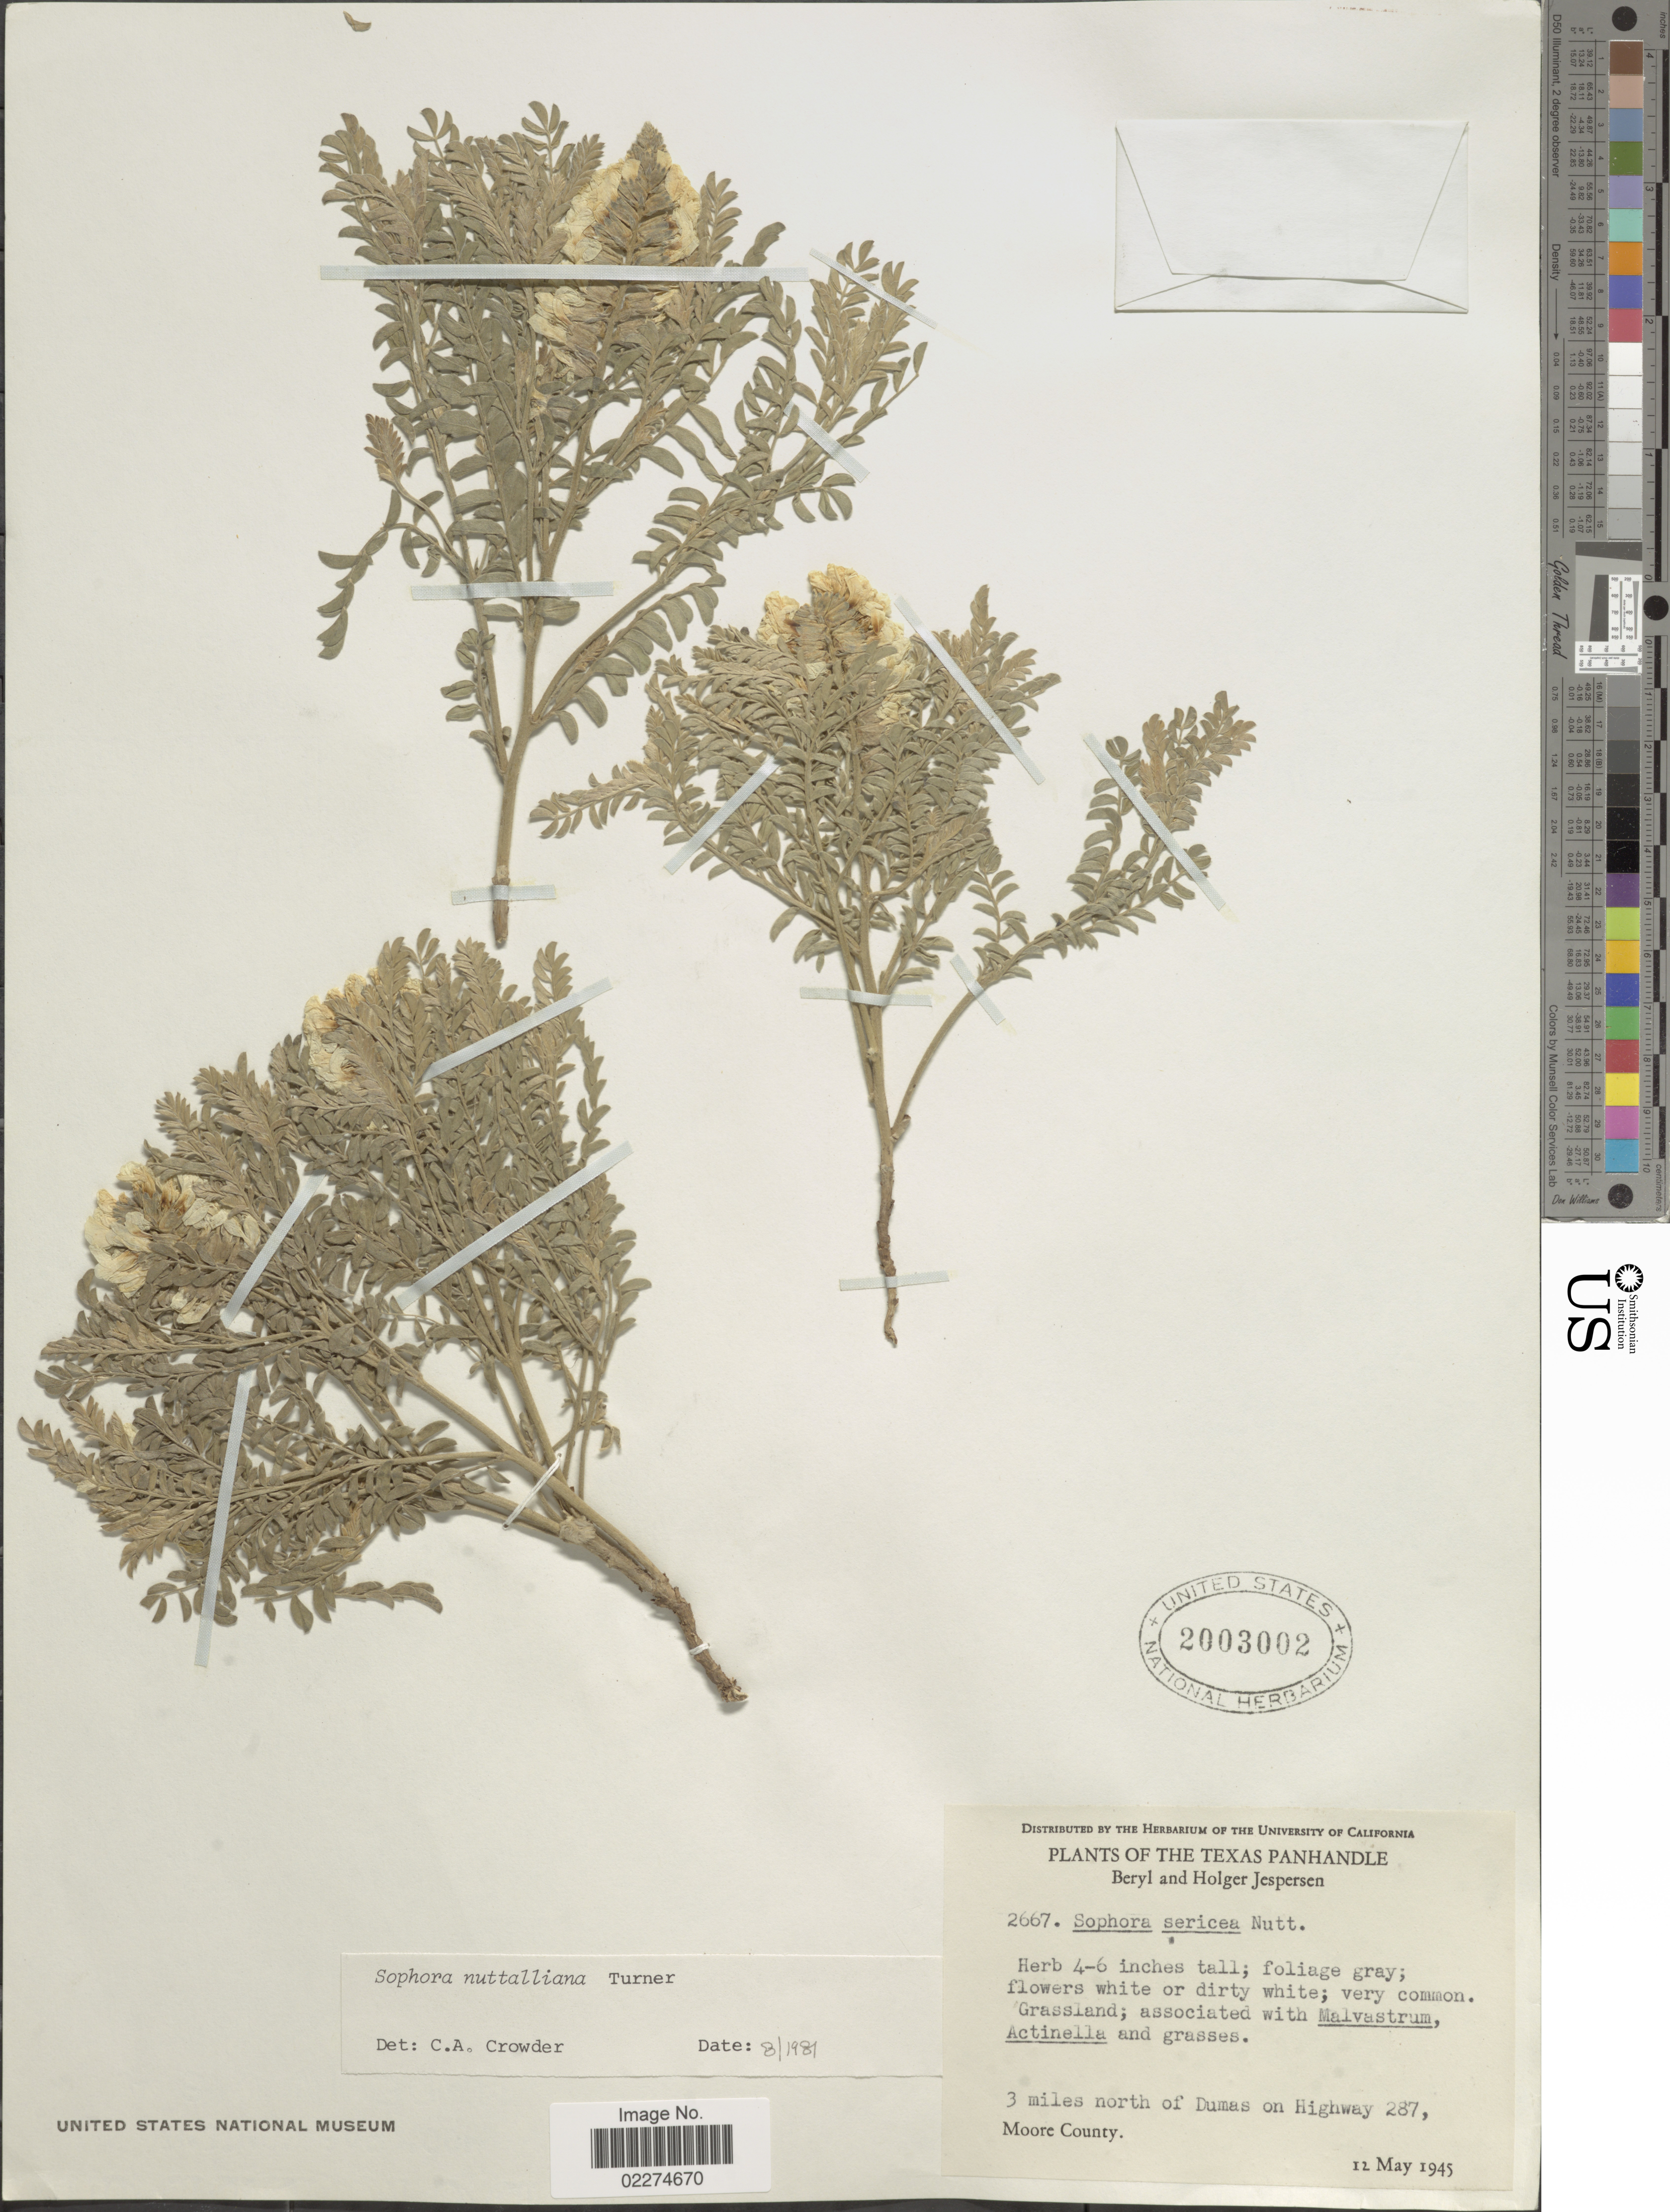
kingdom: Plantae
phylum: Tracheophyta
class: Magnoliopsida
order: Fabales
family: Fabaceae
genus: Sophora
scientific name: Sophora nuttalliana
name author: B.L. Turner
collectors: B. Jespersen & H. Jespersen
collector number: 2667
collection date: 1945-05-12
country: United States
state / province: Texas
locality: The Texas Panhandle, 3 miles north of Dumas on Highway 287, Moore County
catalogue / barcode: US 2003002